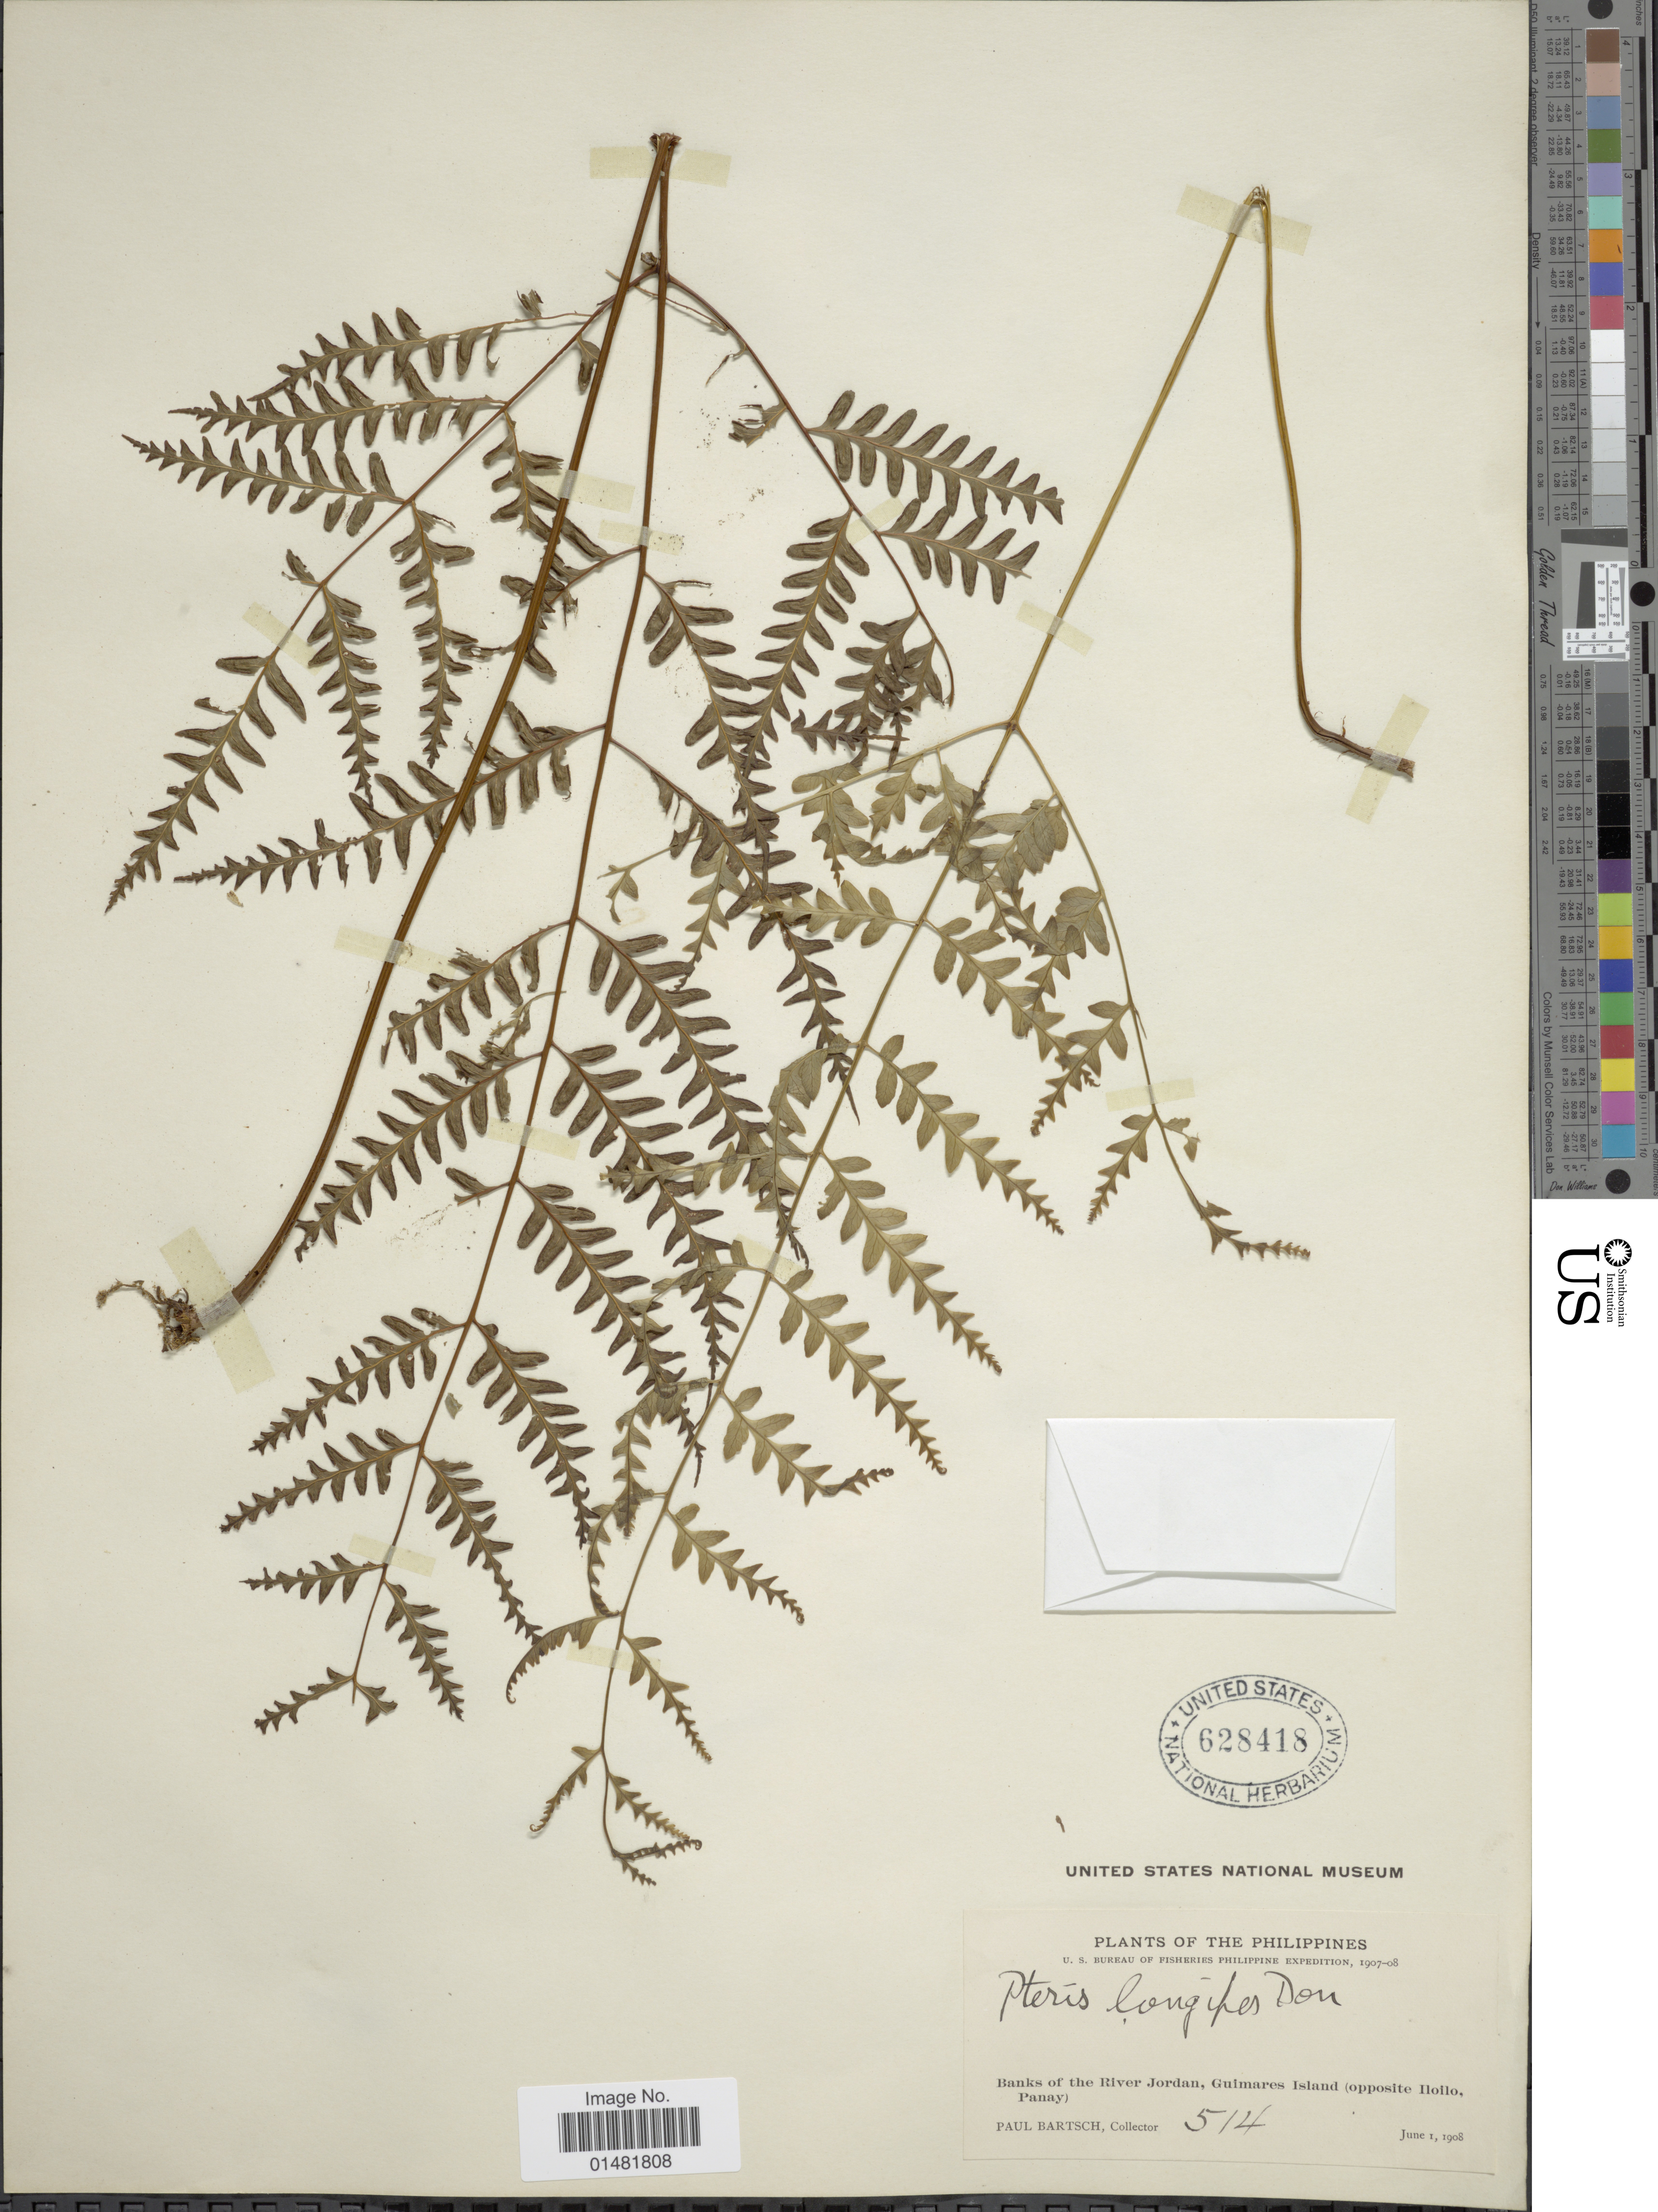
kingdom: Plantae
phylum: Tracheophyta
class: Polypodiopsida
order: Polypodiales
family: Pteridaceae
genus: Pteris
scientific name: Pteris longipes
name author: D. Don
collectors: P. Bartsch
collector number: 514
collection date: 1908-06-01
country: Philippines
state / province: Western Visayas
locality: Banks of the River Jordan, Guimares Island (opposite Iloilo, Panay)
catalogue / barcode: US 628418